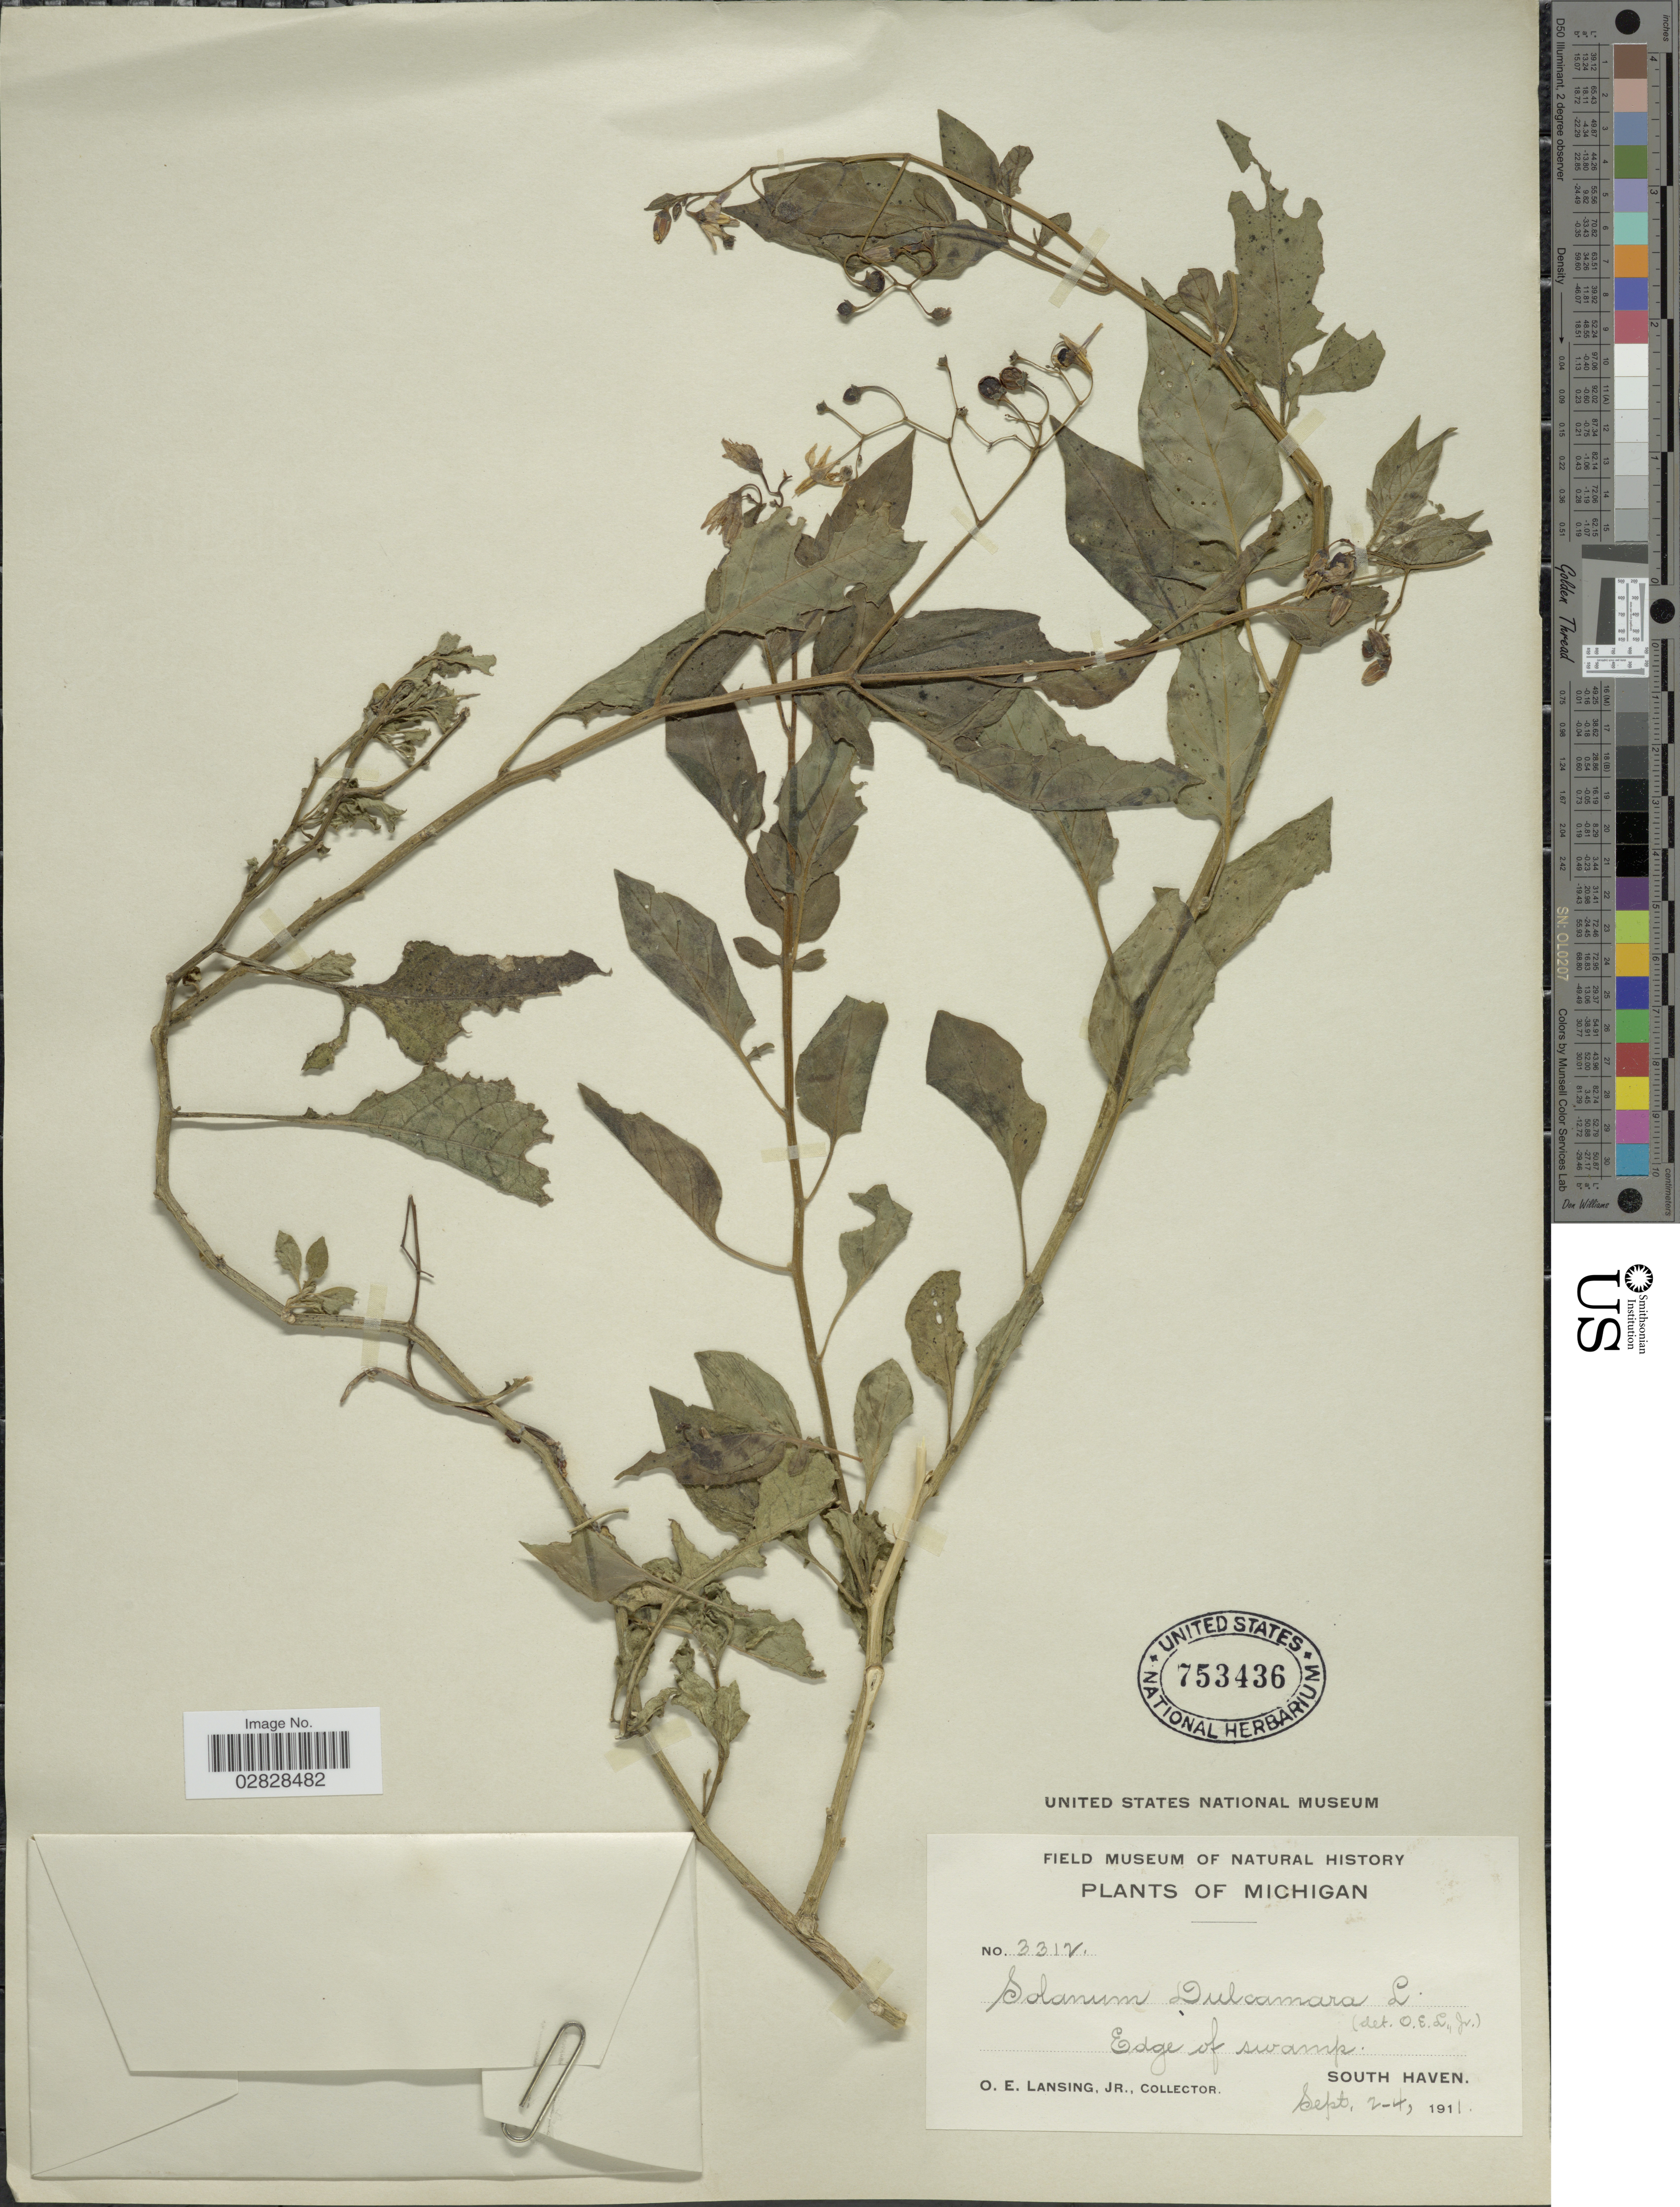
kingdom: Plantae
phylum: Tracheophyta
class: Magnoliopsida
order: Solanales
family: Solanaceae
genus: Solanum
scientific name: Solanum dulcamara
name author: L.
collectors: O. Lansing Jr.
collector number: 3312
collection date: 1911-09-02/1911-09-04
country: United States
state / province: Michigan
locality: Edge of swamp. South Haven.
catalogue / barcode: US 753436